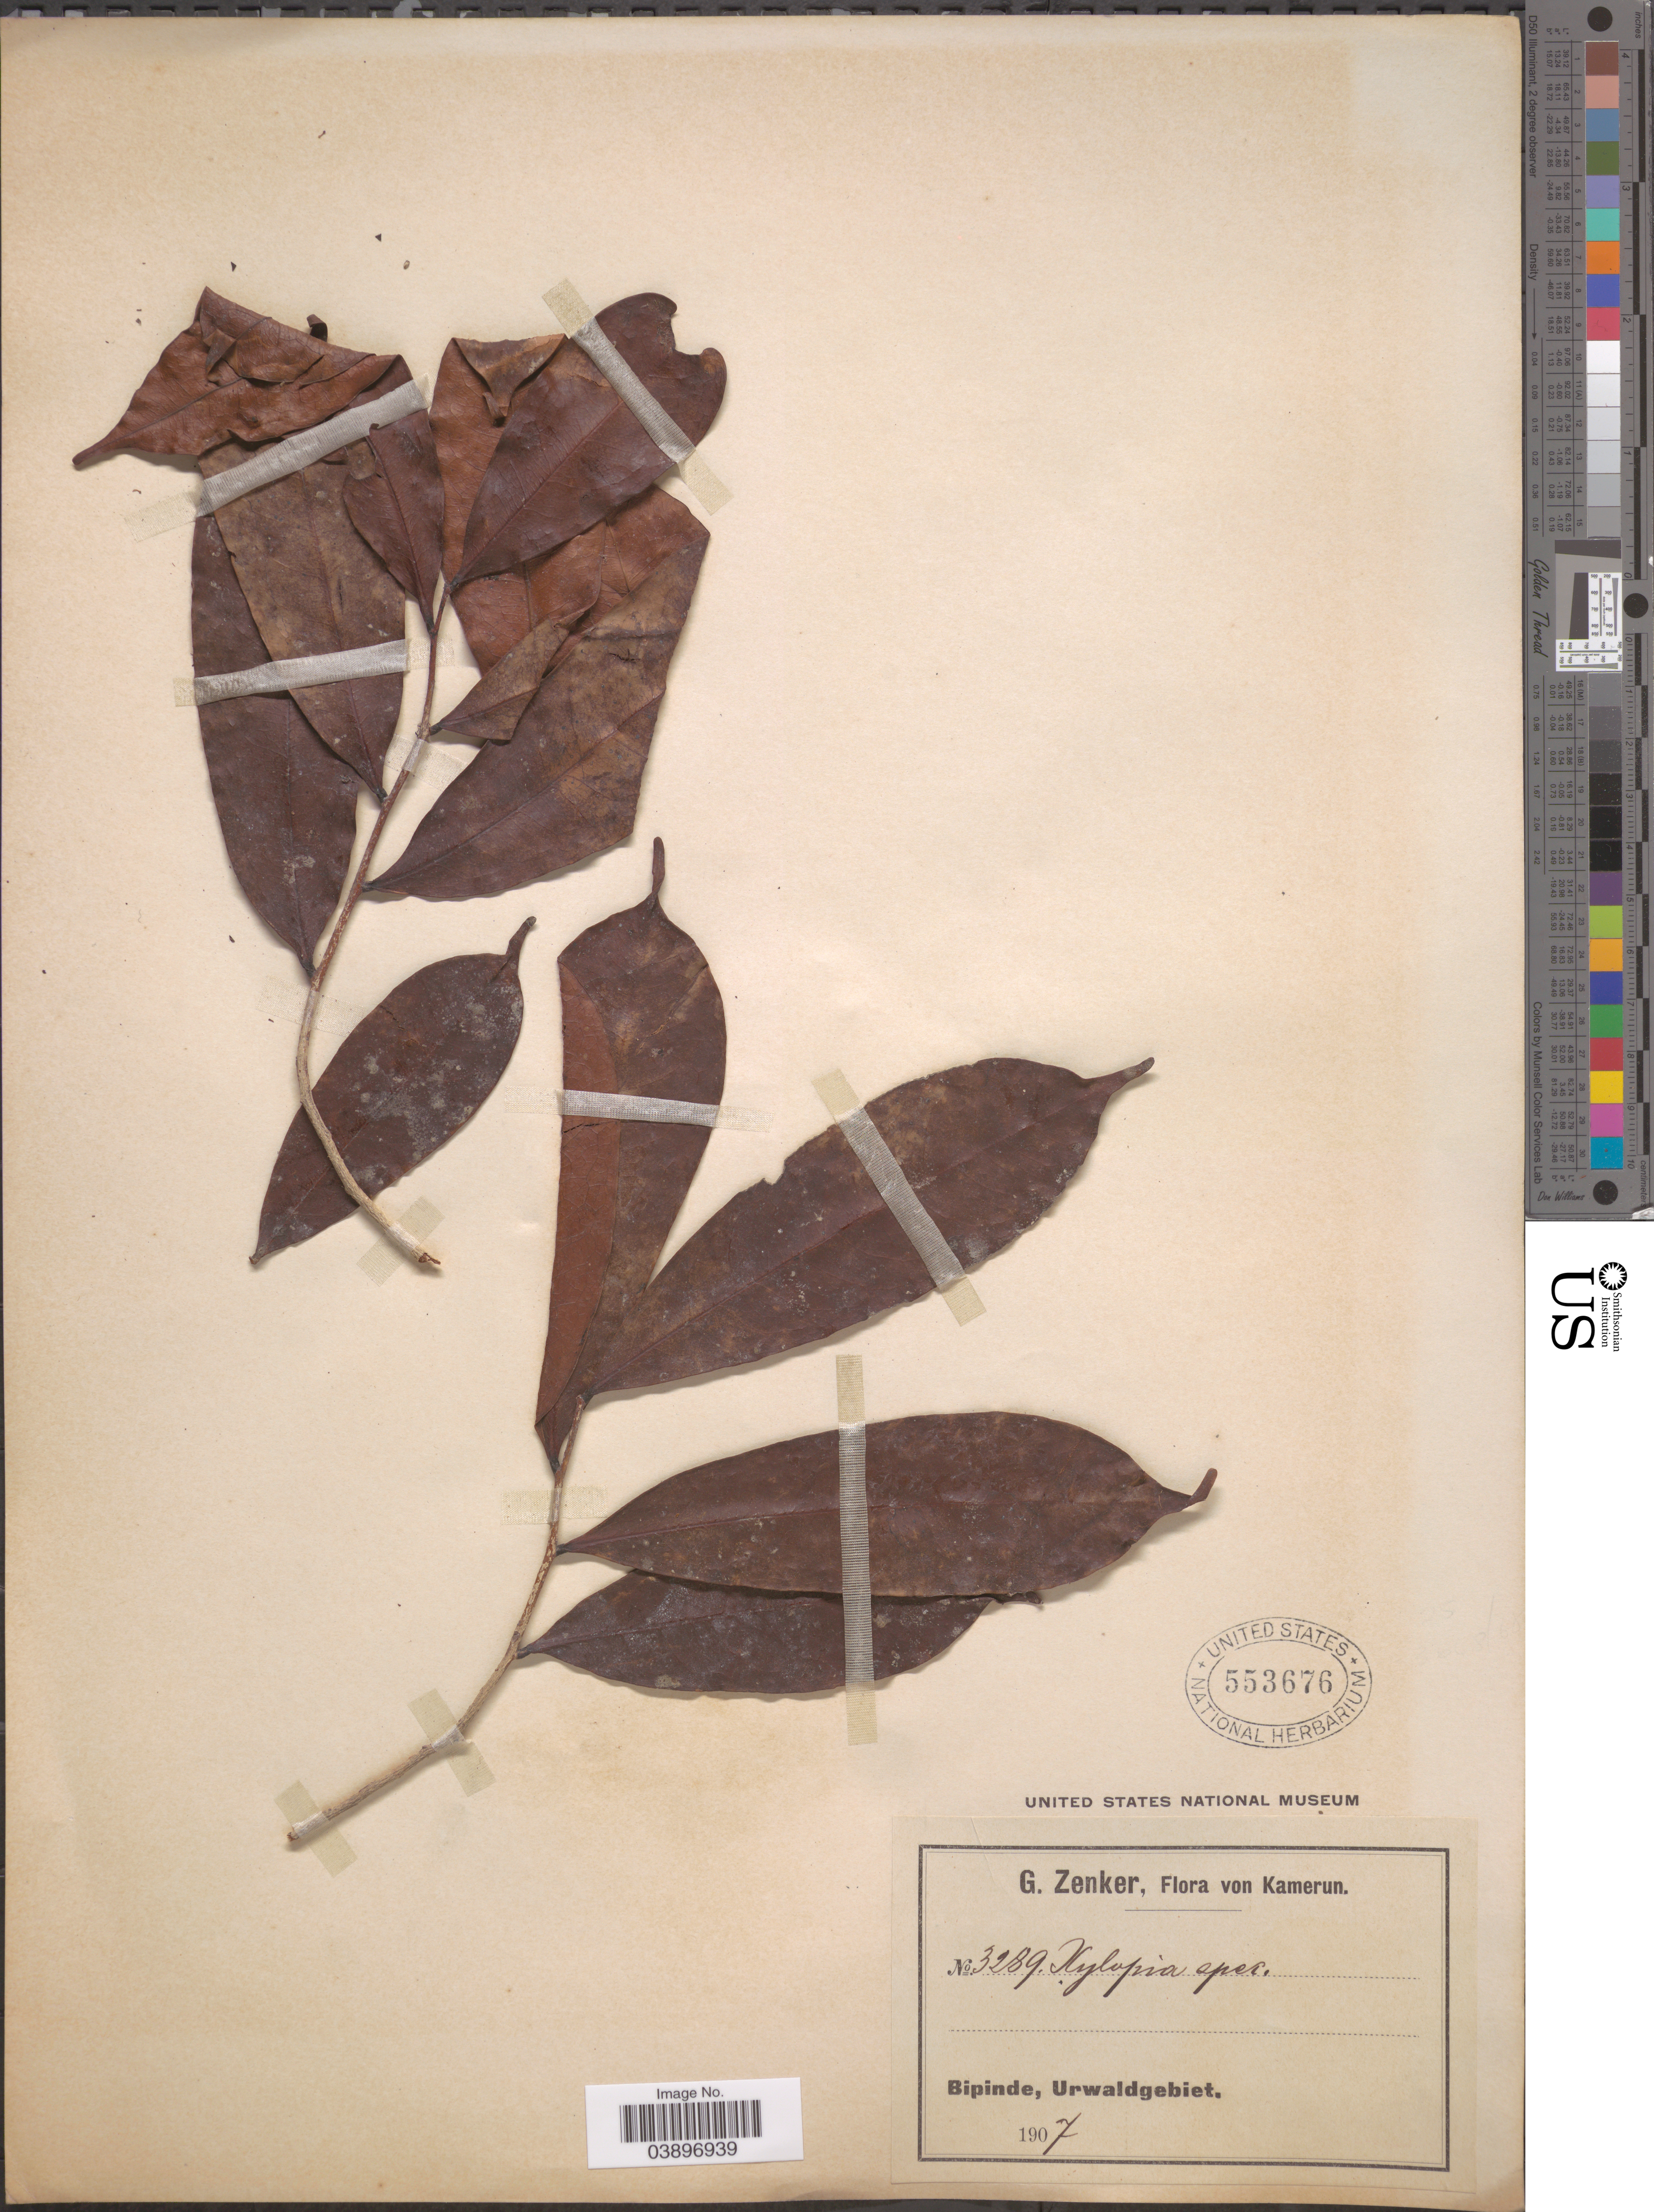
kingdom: Plantae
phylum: Tracheophyta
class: Magnoliopsida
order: Magnoliales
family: Annonaceae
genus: Xylopia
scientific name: Xylopia sp.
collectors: G. A. Zenker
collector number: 3289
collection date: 1907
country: Cameroon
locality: Bipinde, Urwaldgebiet.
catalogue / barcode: US 553676